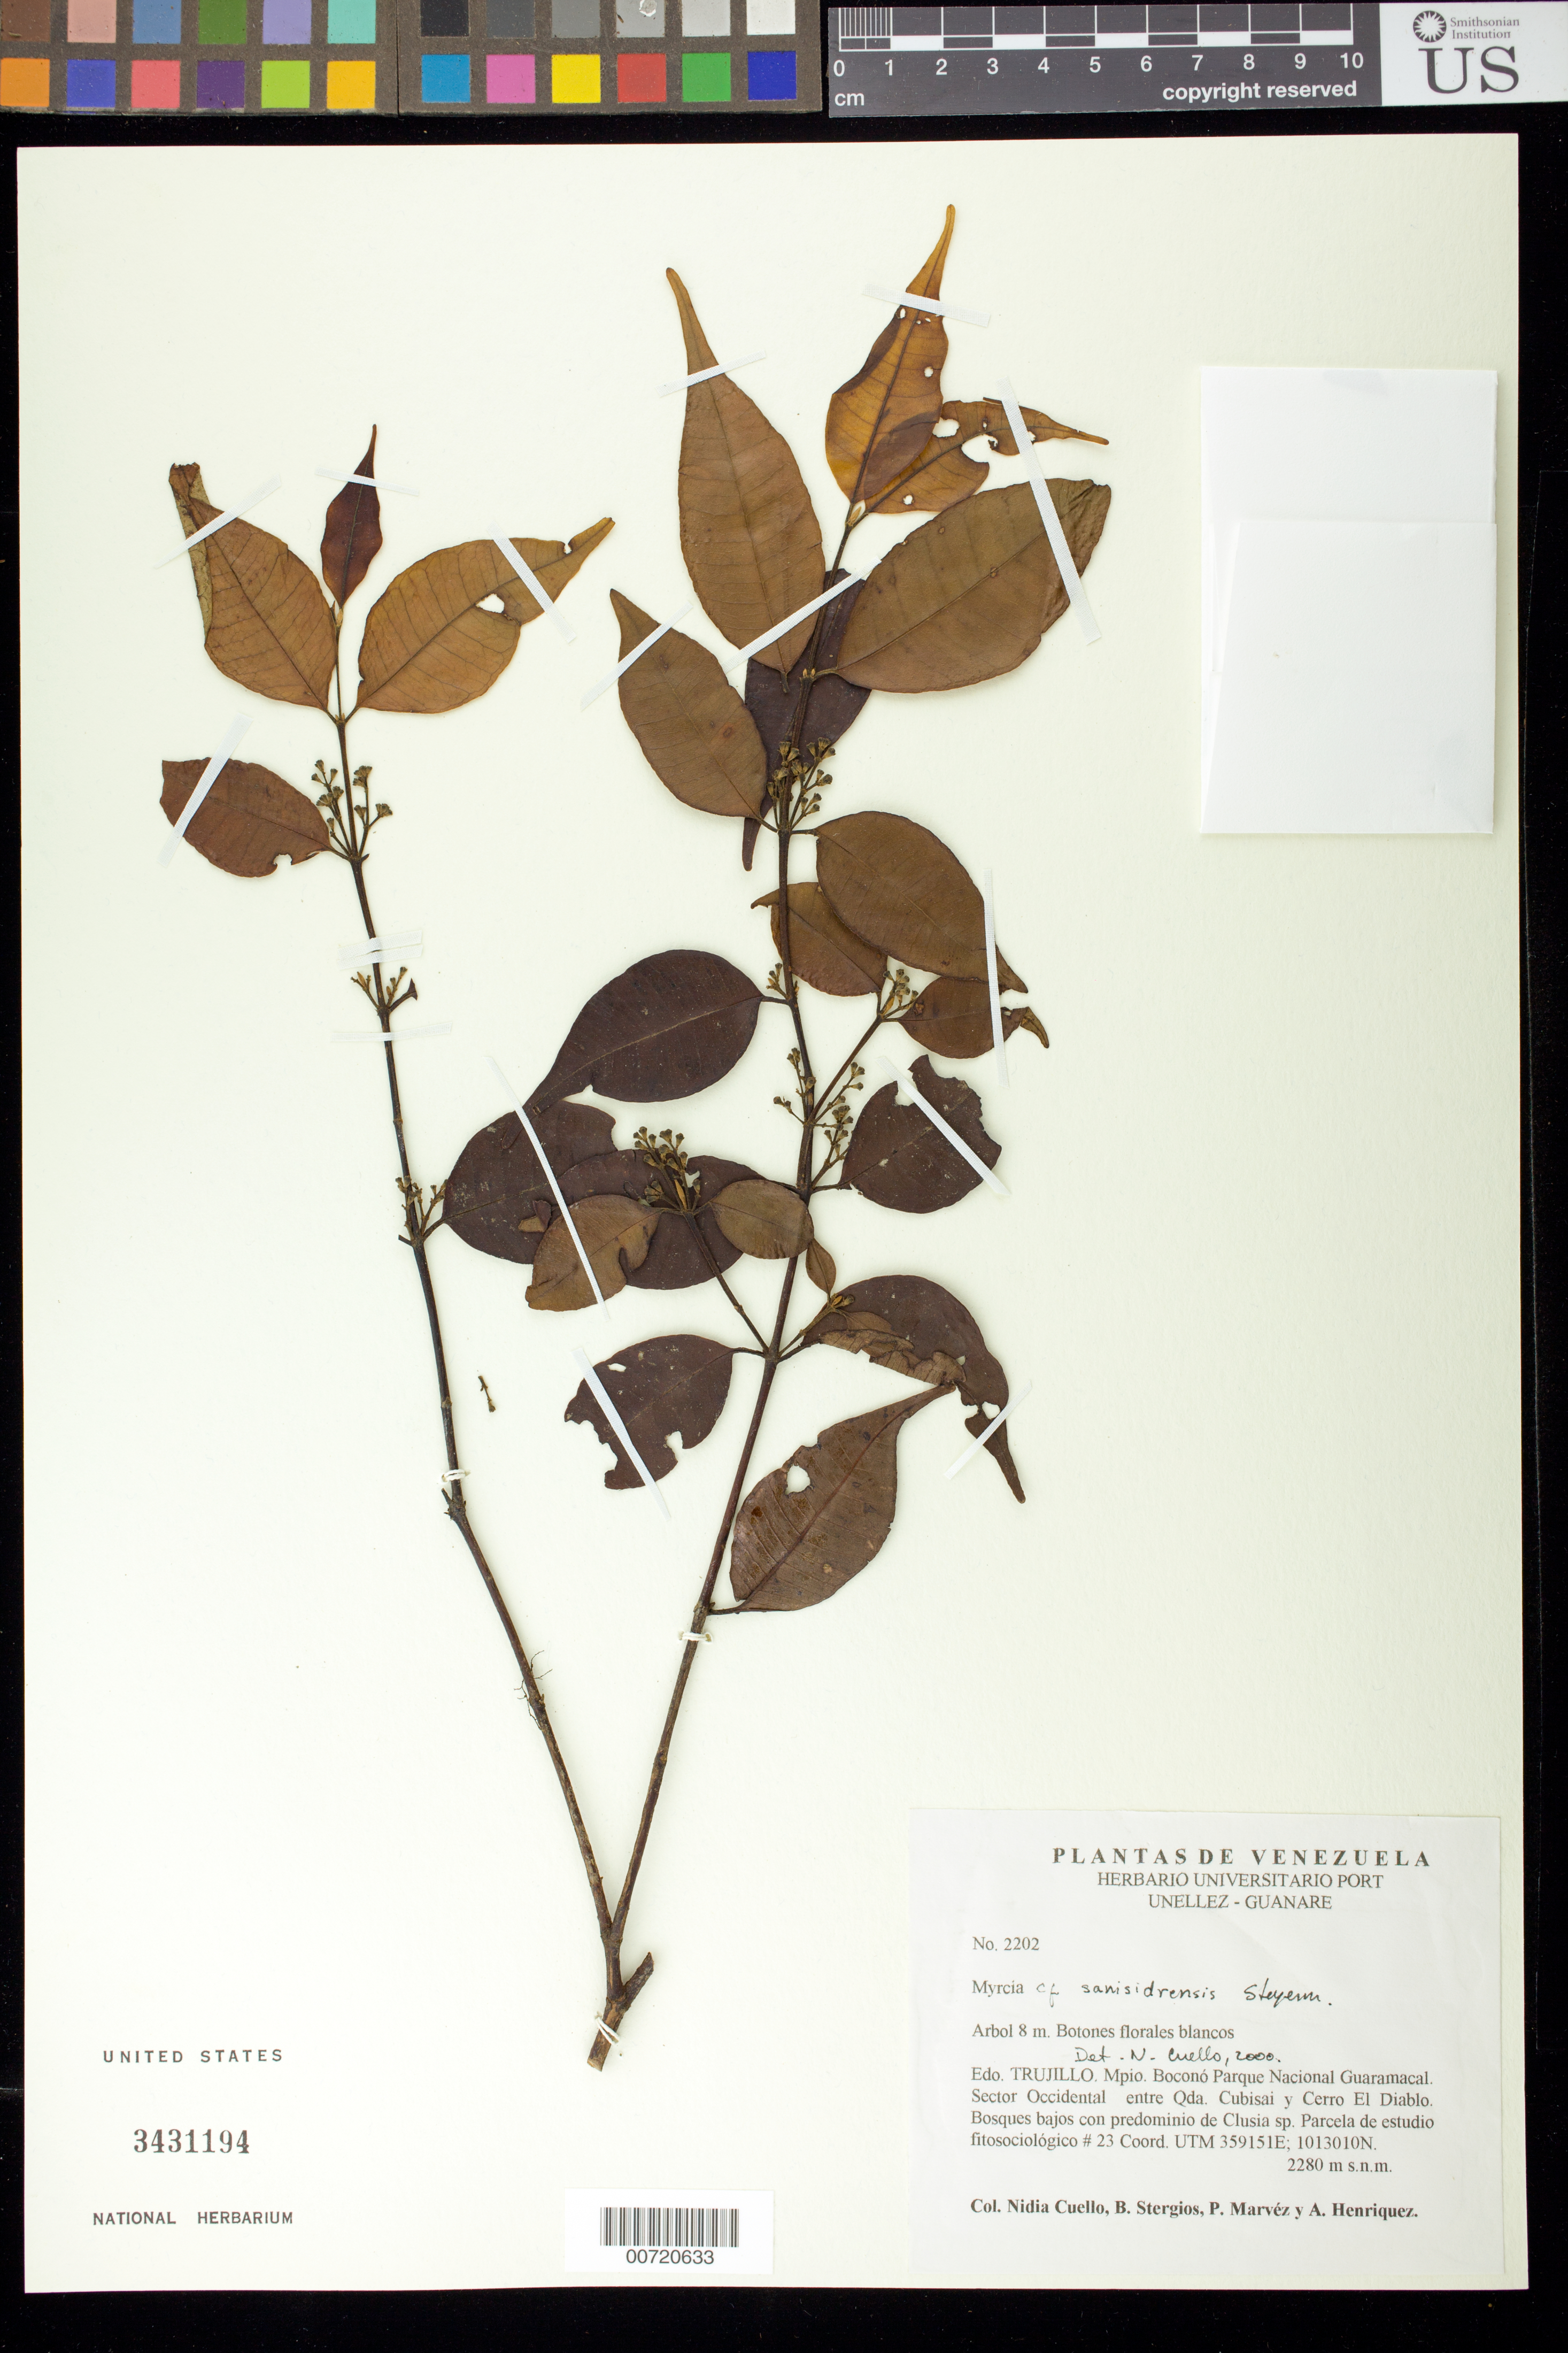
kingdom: Plantae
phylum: Tracheophyta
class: Magnoliopsida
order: Myrtales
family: Myrtaceae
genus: Myrcia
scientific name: Myrcia sanisidrensis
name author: Steyerm.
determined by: Cuello, Nidia L.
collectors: N. L. Cuello, B. G. Stergios, P. Marvéz & A. Henriquez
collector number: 2202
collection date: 2001-11-14/2001-11-15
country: Venezuela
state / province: Trujillo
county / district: Boconó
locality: Parque Nacional Guaramacal. Sector occidental entre Qda. Cubisai y Cerro El Diablo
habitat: Bosques bajos con predominio de Clusia sp.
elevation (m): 2280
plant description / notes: PORT, US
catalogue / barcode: US 3431194